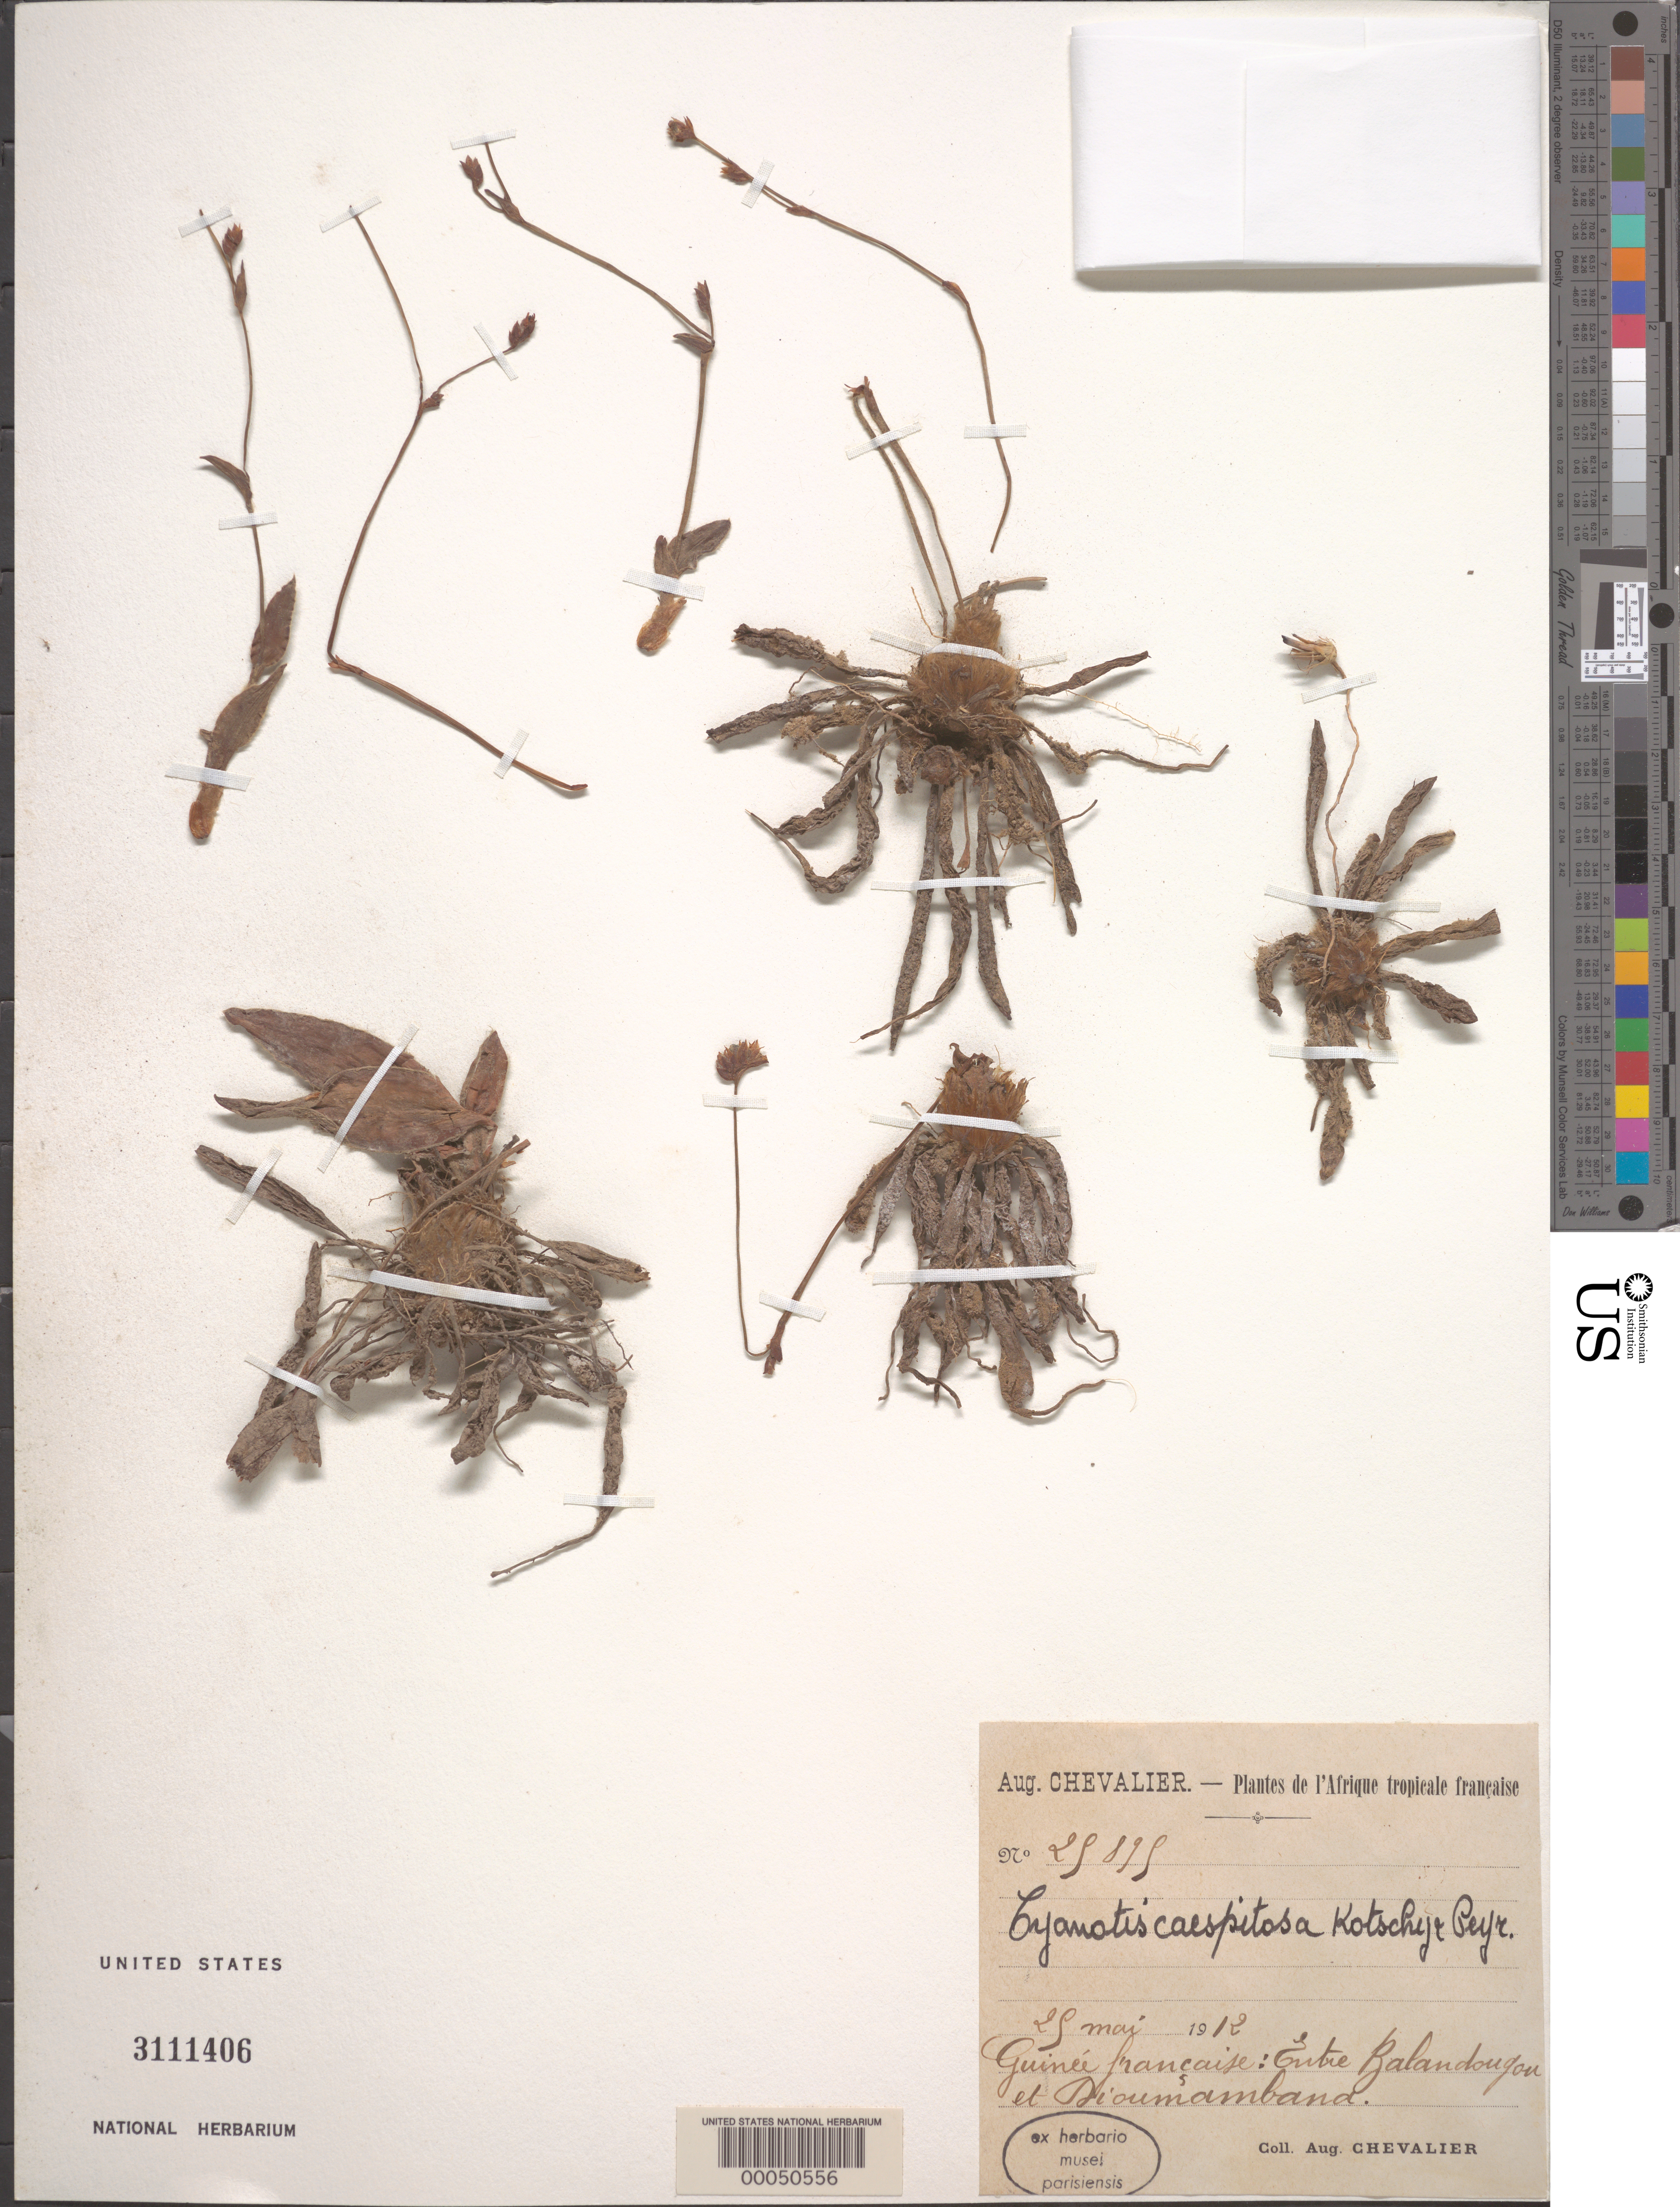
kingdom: Plantae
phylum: Tracheophyta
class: Liliopsida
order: Commelinales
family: Commelinaceae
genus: Cyanotis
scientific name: Cyanotis caespitosa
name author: Kotschy & Peyr.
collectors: A. J. Chevalier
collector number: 29899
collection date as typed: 29 May 1912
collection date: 1912-05-29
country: Guinea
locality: Between balandougou and dioumamband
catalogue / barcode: US 3111406